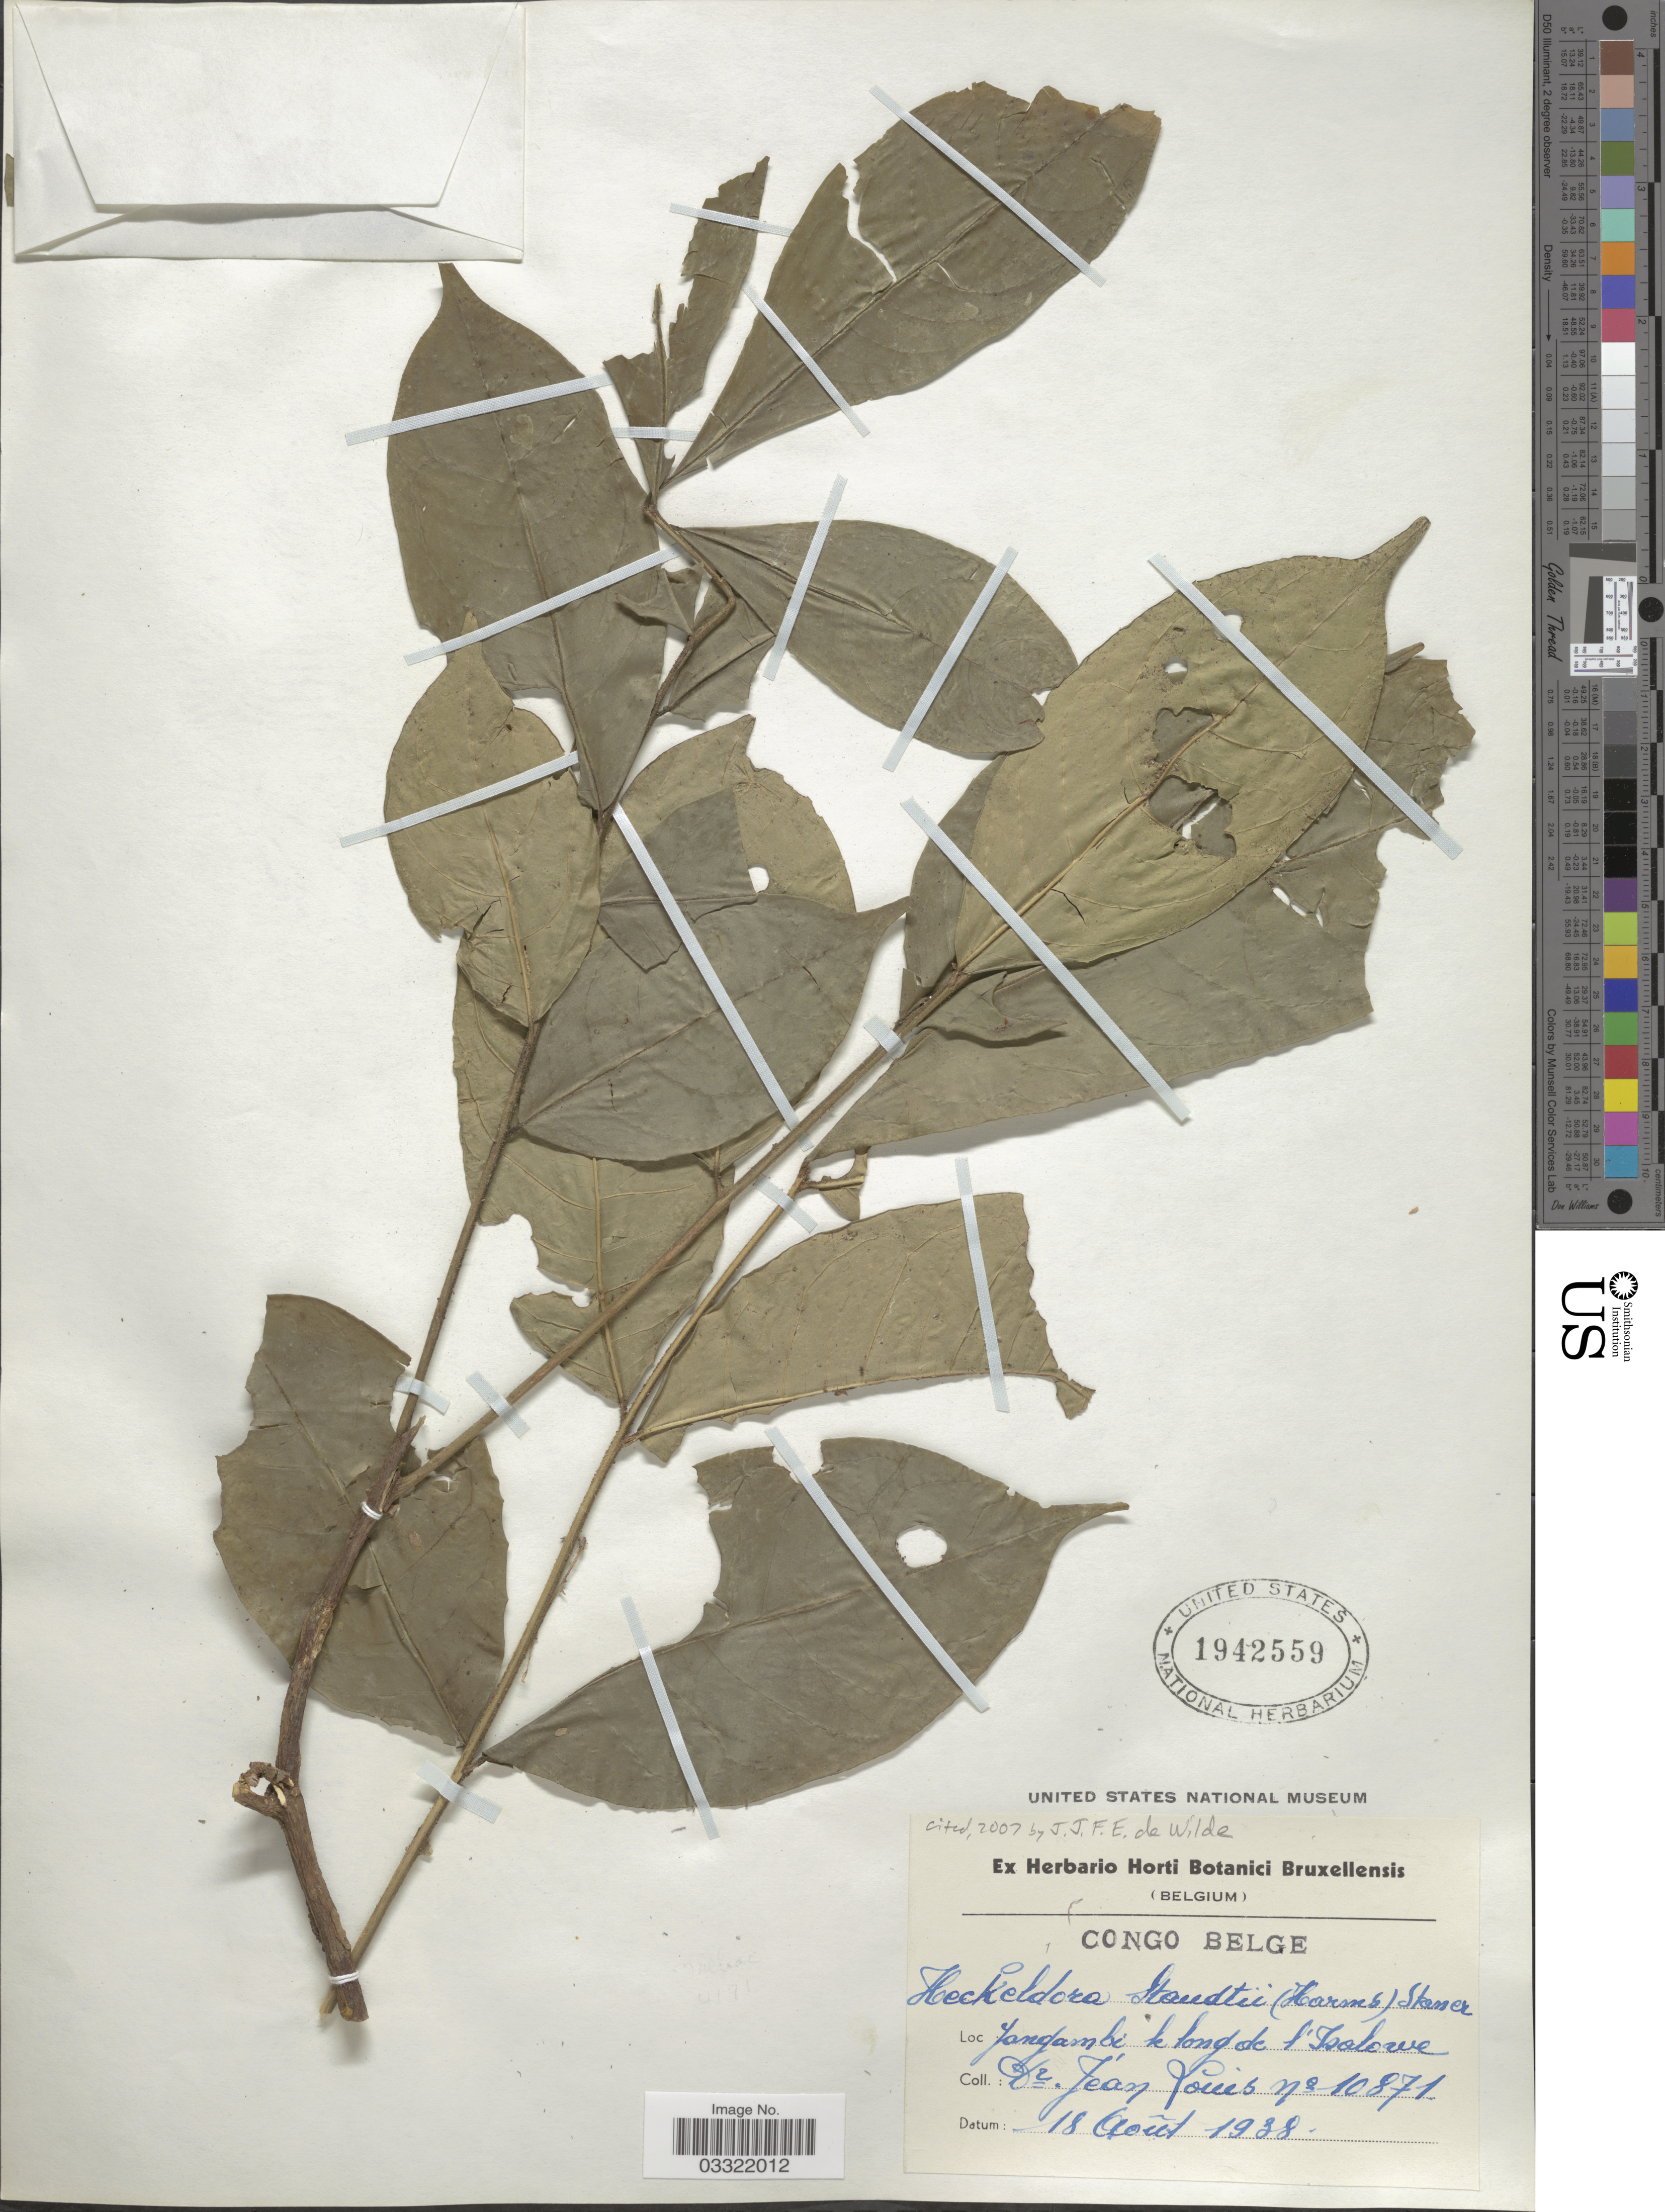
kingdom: Plantae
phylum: Tracheophyta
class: Magnoliopsida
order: Sapindales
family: Meliaceae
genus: Heckeldora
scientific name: Heckeldora staudtii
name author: (Harms) Staner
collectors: J. Louis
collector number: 10871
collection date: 1938-08-18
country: Congo, Democratic Republic of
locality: Congo Belge, Yangambi, le long de l'Tsalowe.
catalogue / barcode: US 1942559